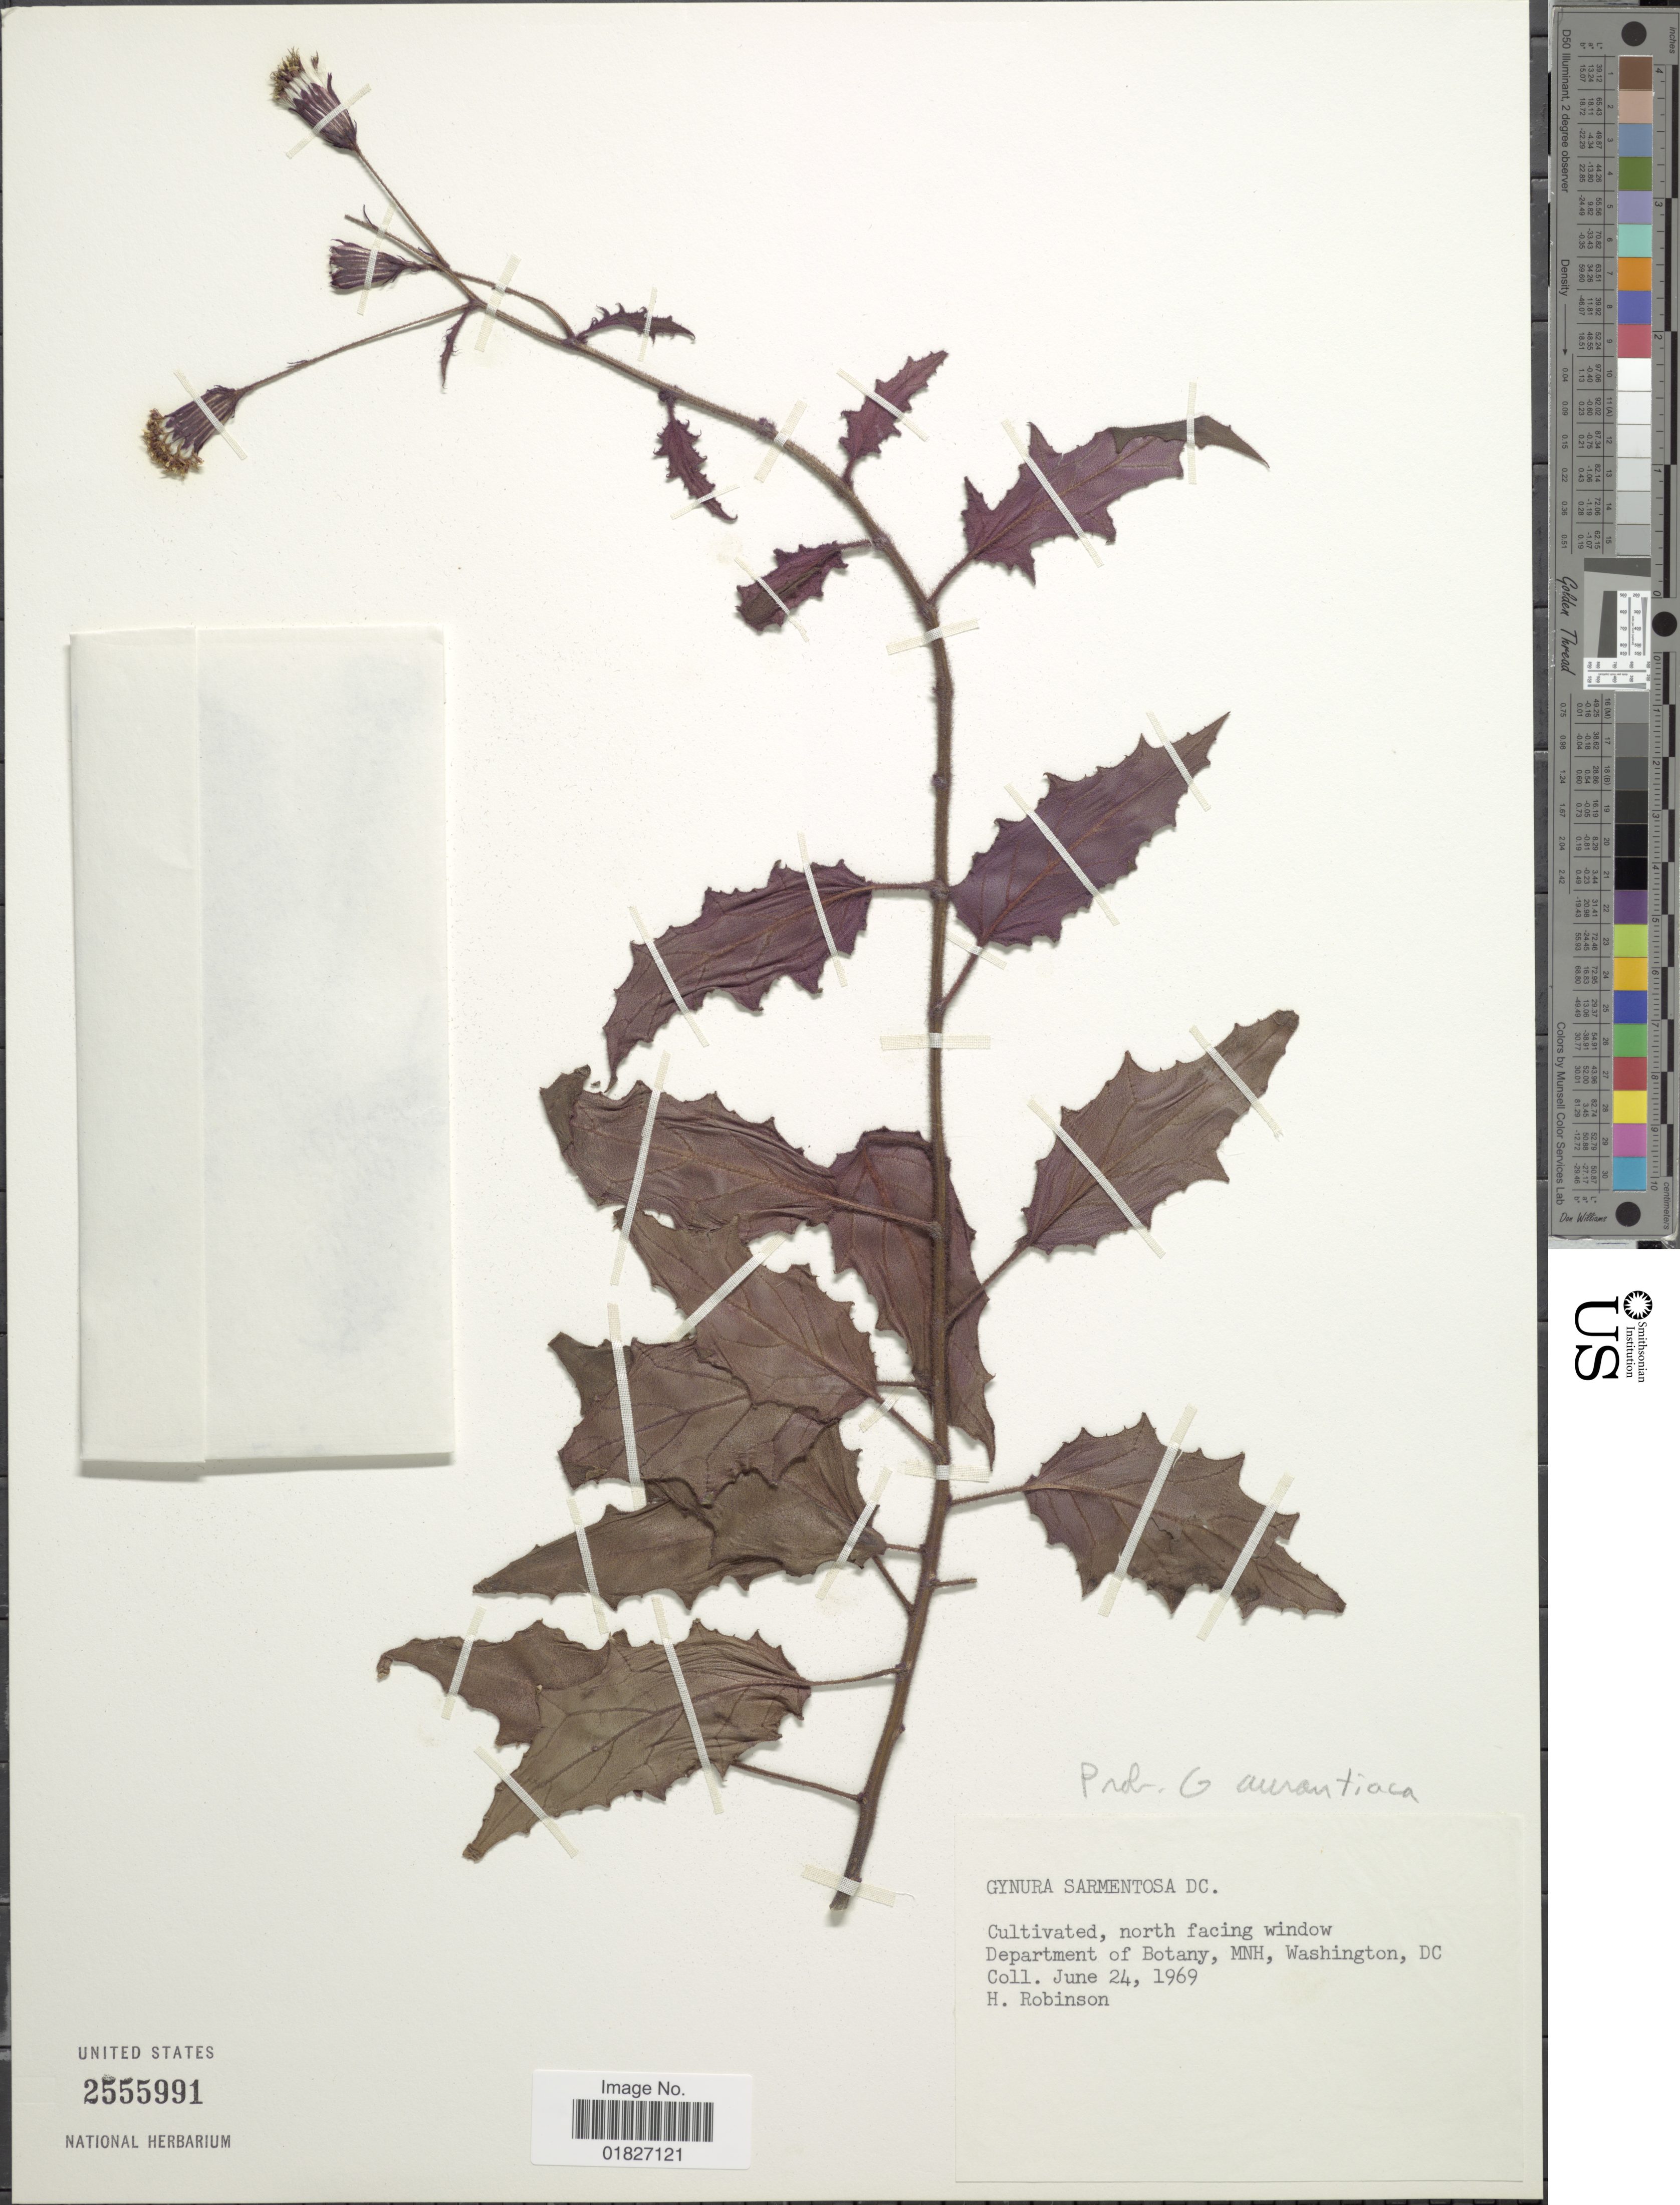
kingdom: Plantae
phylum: Tracheophyta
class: Magnoliopsida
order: Asterales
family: Asteraceae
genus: Gynura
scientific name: Gynura sp.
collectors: H. Robinson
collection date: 1969-06-24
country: United States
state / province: District of Columbia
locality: Department of Botany, MNH, Washington, DC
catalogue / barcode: US 2555991